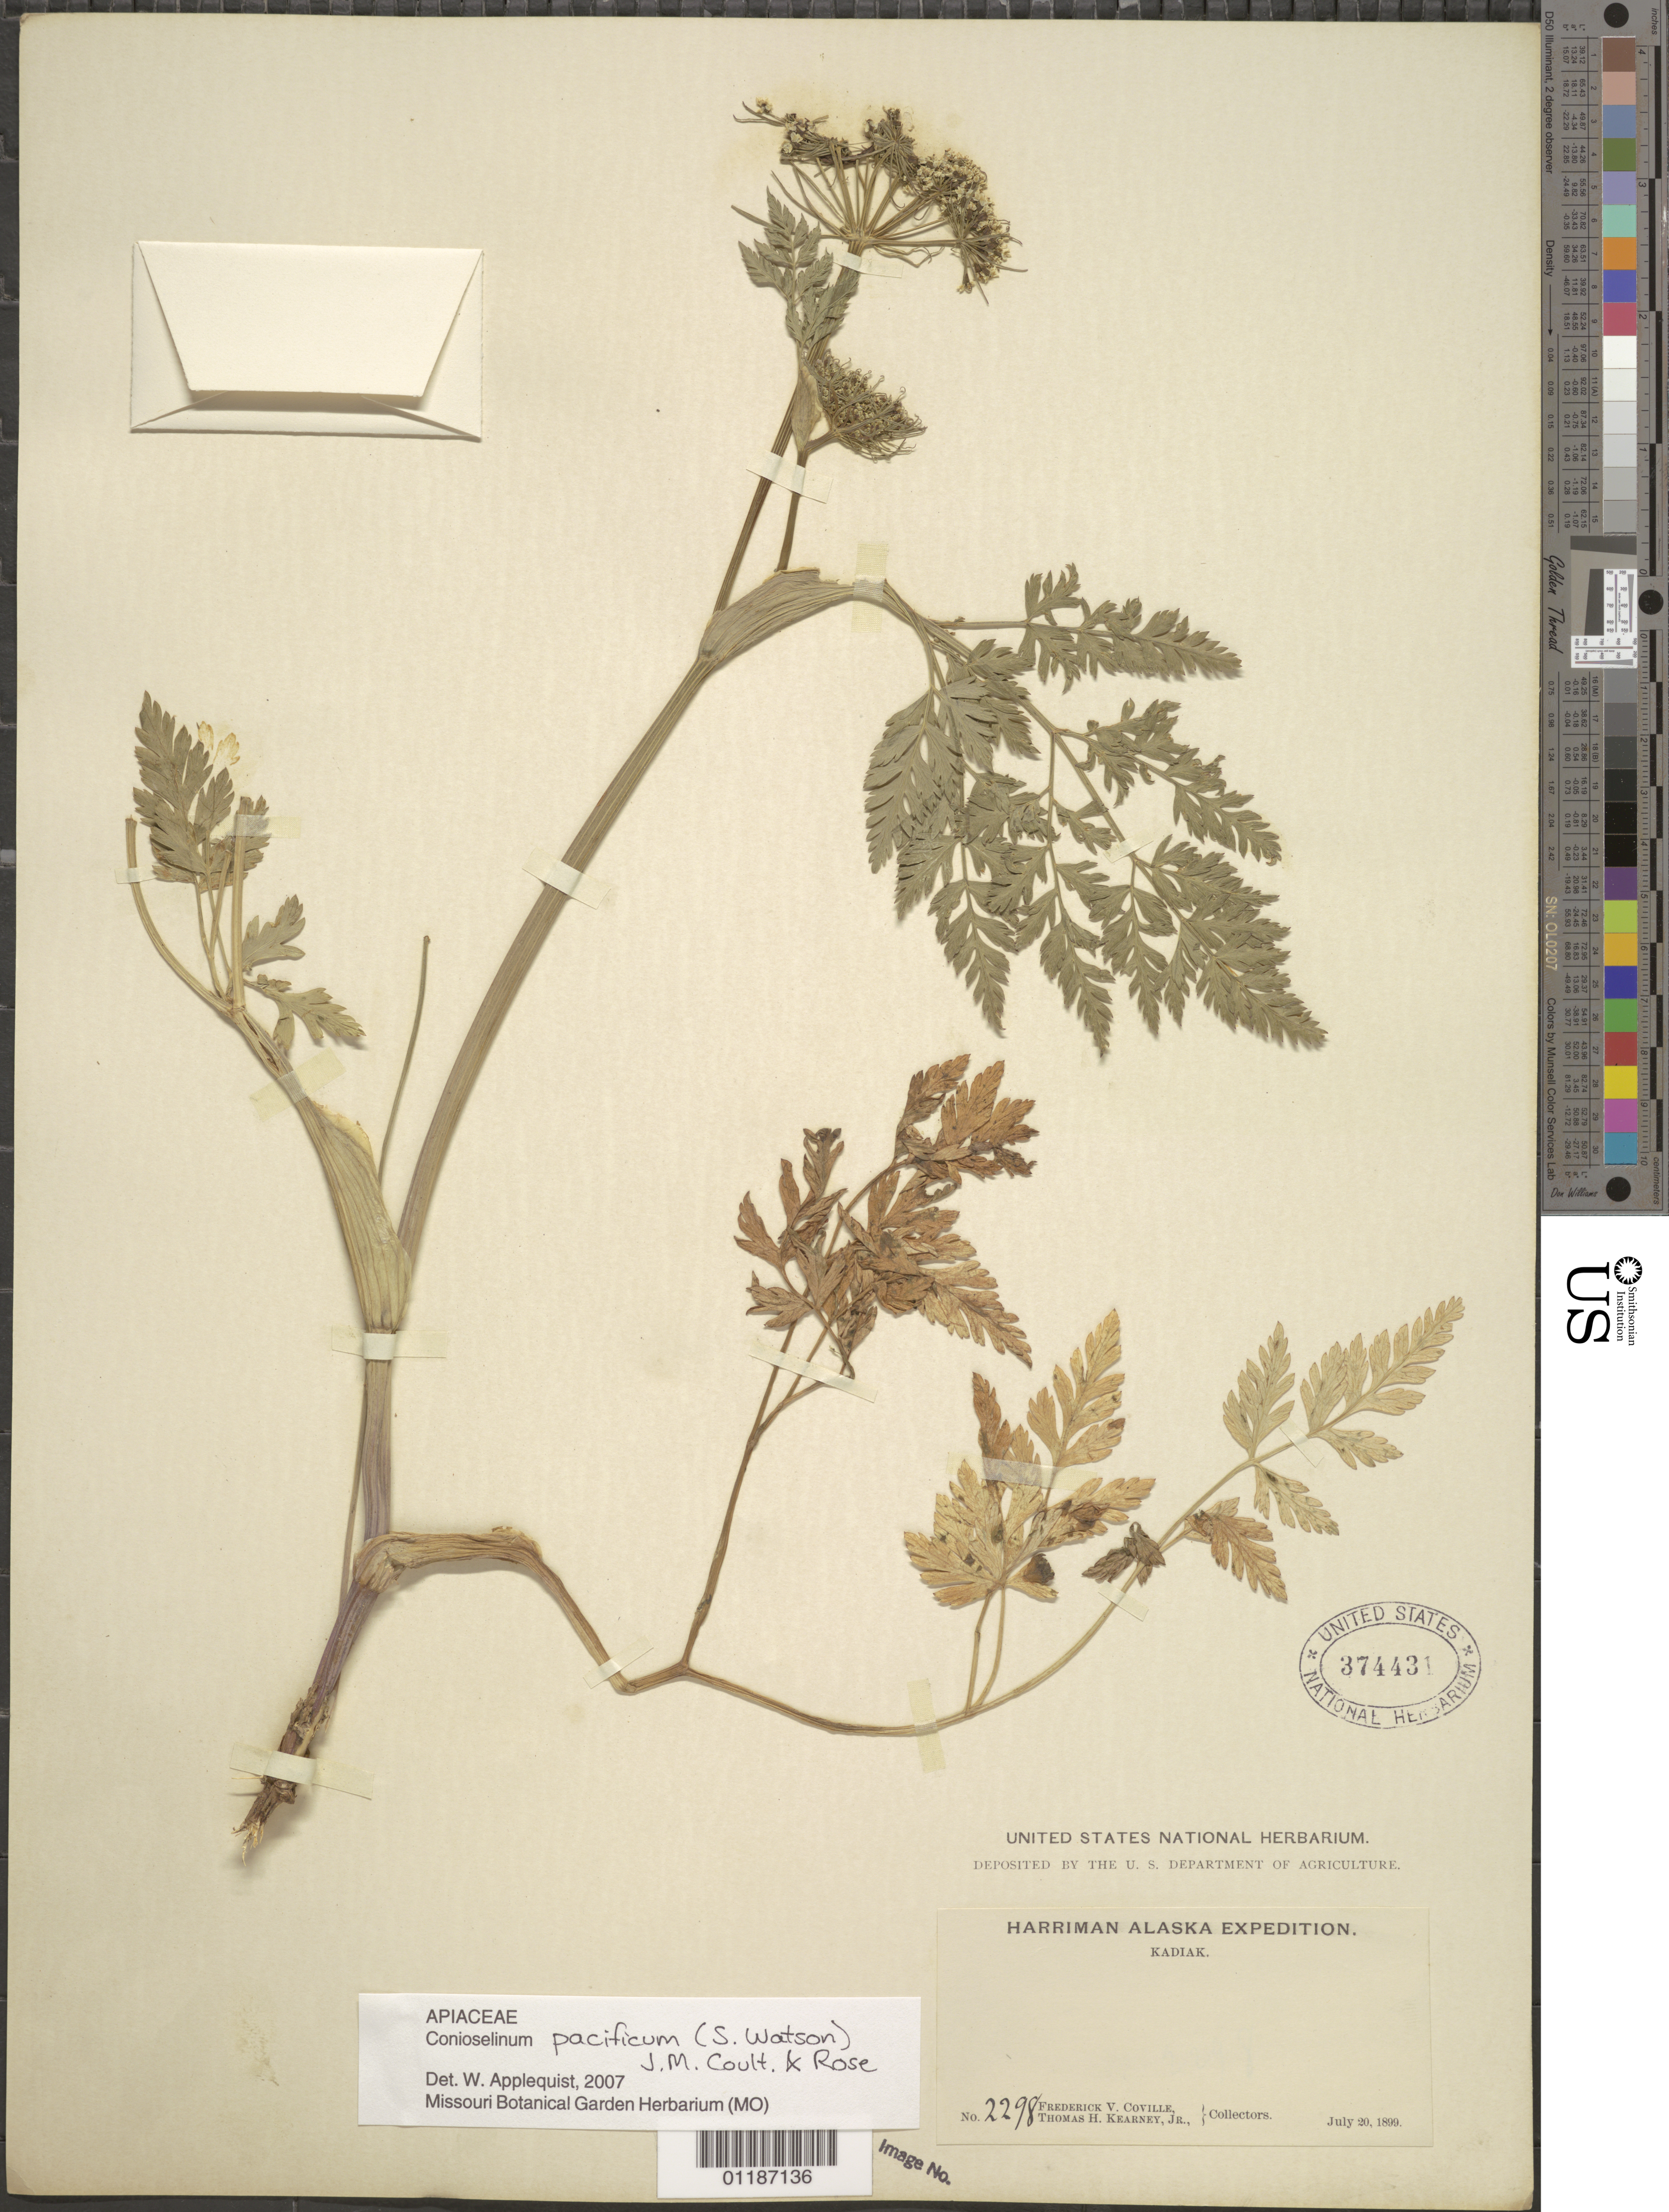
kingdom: Plantae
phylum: Tracheophyta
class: Magnoliopsida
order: Apiales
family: Apiaceae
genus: Conioselinum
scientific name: Conioselinum pacificum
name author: (S. Watson) J.M. Coult. & Rose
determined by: Applequist, W. L.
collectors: F. V. Coville & T. H. Kearney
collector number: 2298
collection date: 1899-07-20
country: United States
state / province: Alaska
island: Kodiak Island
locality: Kodiak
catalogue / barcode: US 374431